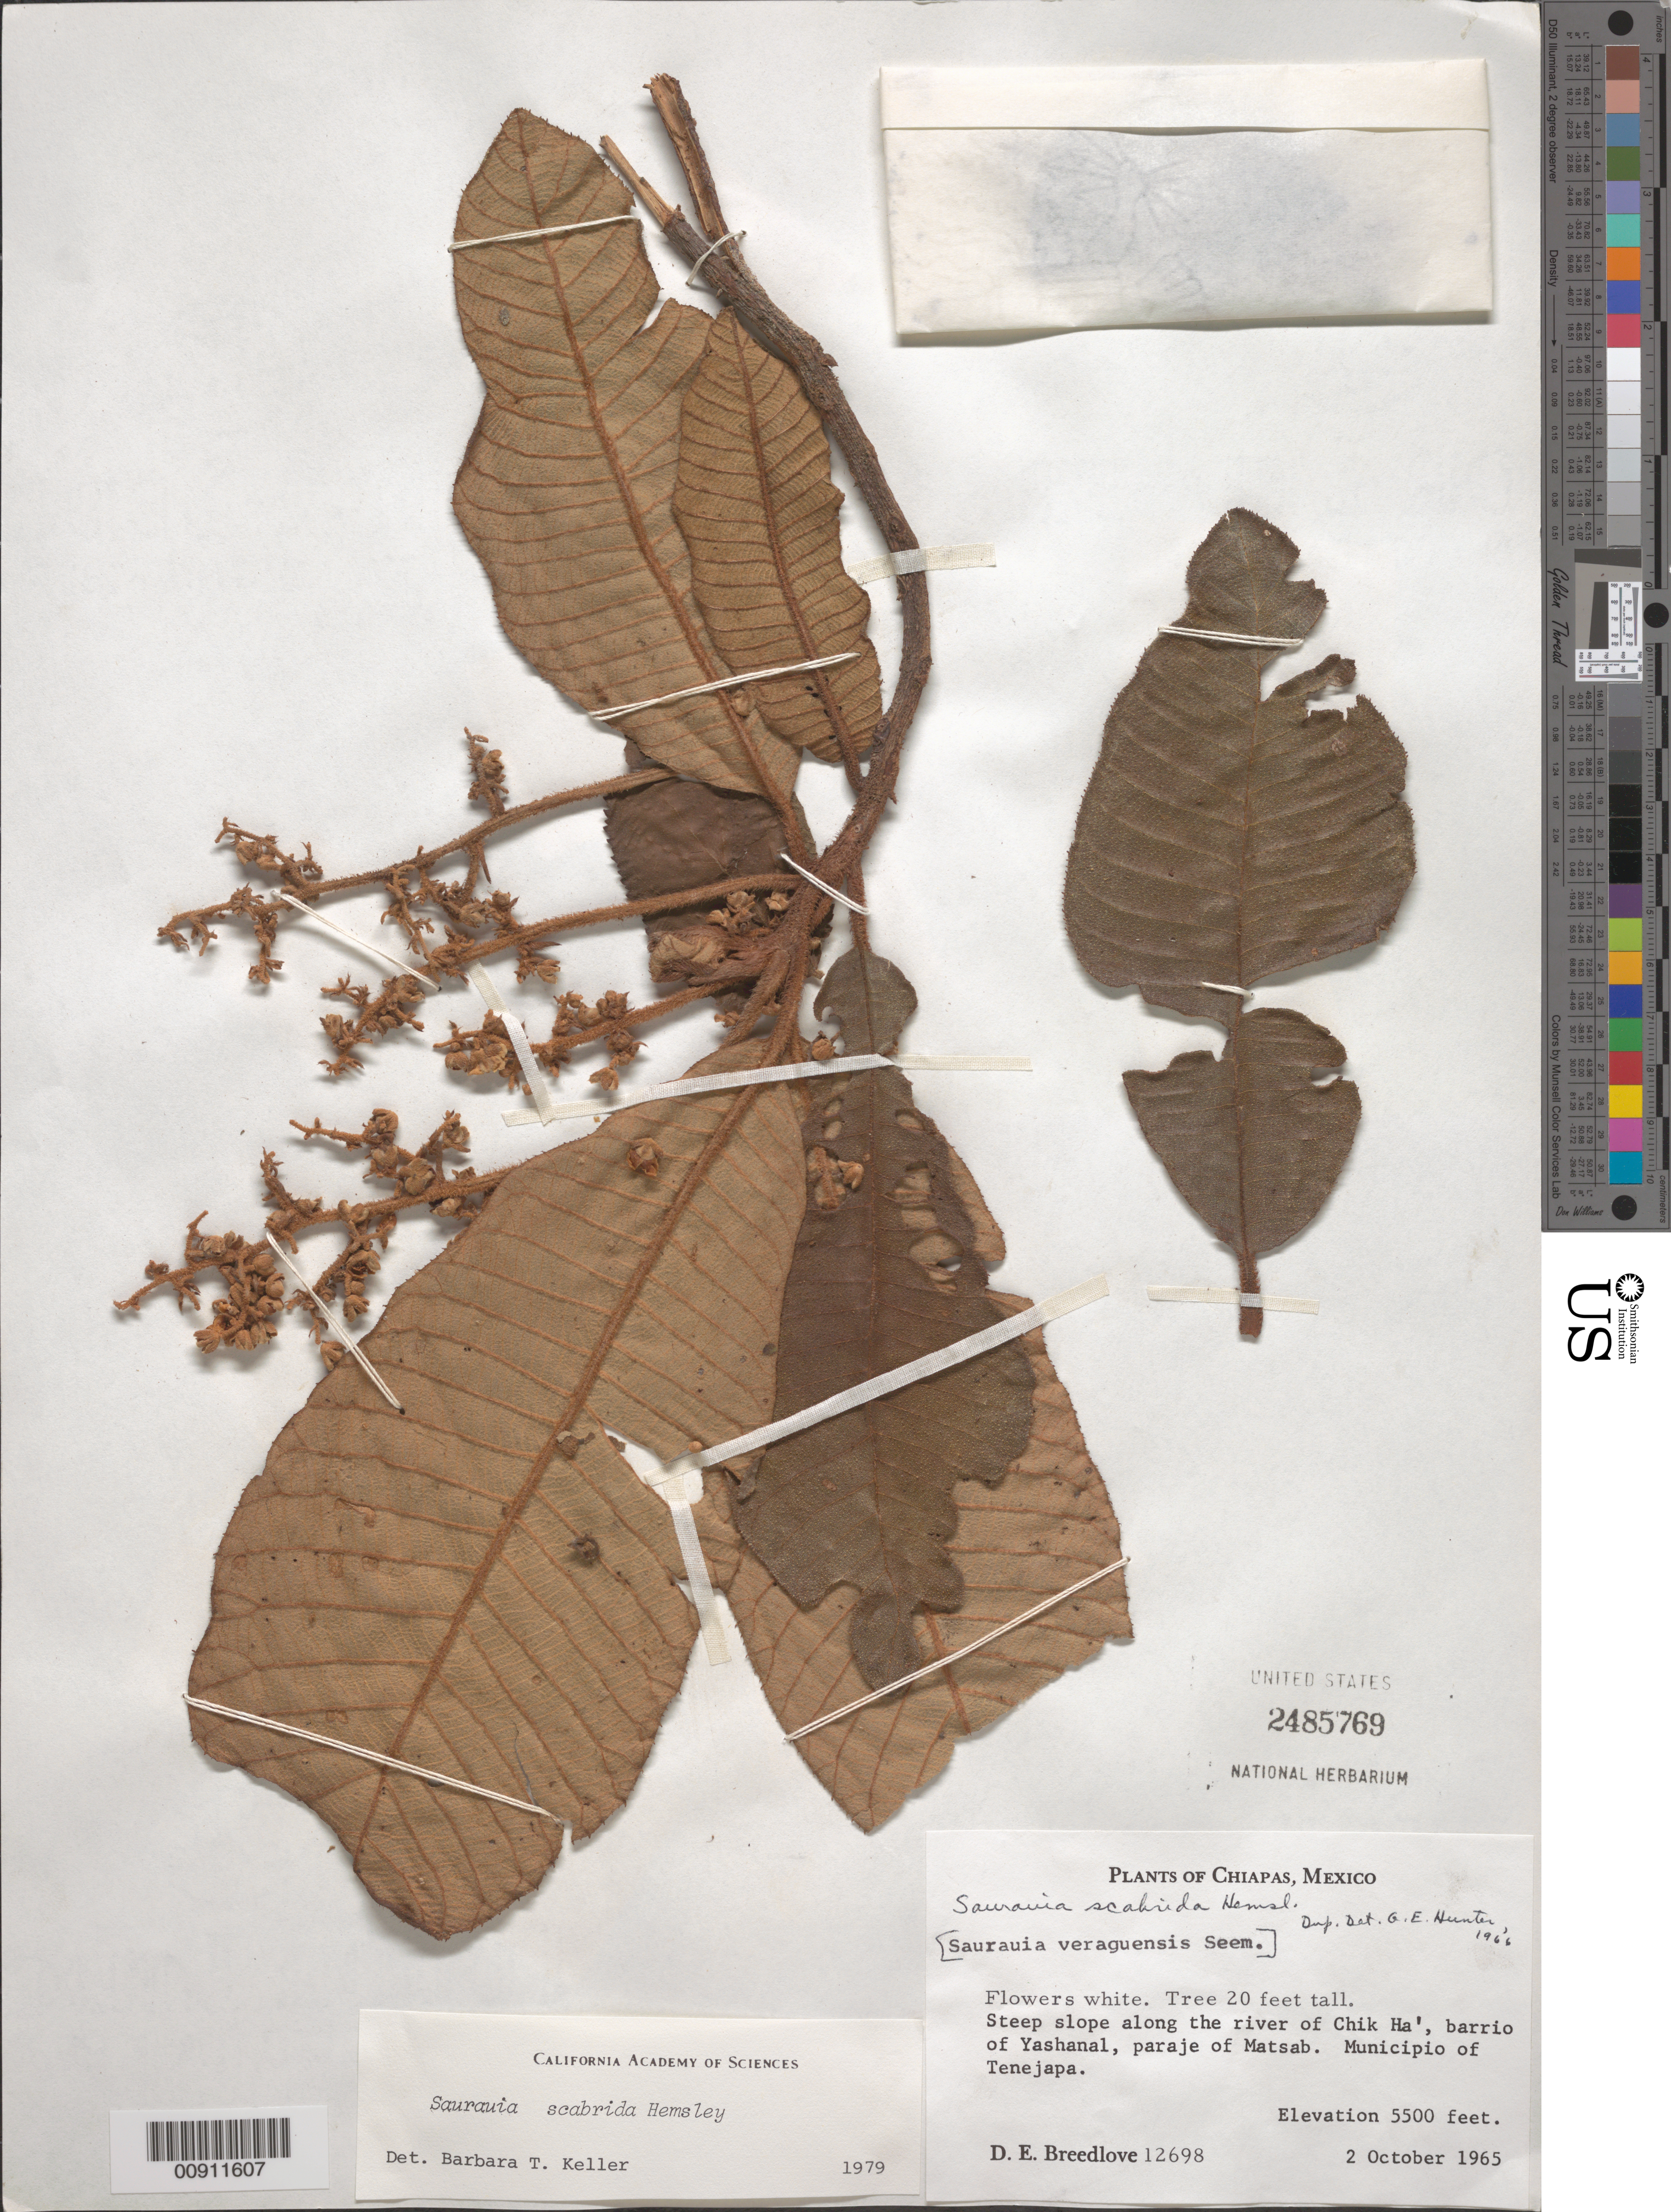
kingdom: Plantae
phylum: Tracheophyta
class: Magnoliopsida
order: Ericales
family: Actinidiaceae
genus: Saurauia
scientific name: Saurauia scabrida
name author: Hemsl.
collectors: D. E. Breedlove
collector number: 12698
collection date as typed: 02 Oct 1965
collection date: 1965-10-02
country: Mexico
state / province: Chiapas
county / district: Tenejapa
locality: Along the river of Chik Ha', barrio of Yashanal, paraje of Matsab. Municipio of Tenejapa, Chiapas.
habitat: Steep slope along river.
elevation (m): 1676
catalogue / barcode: US 2485769